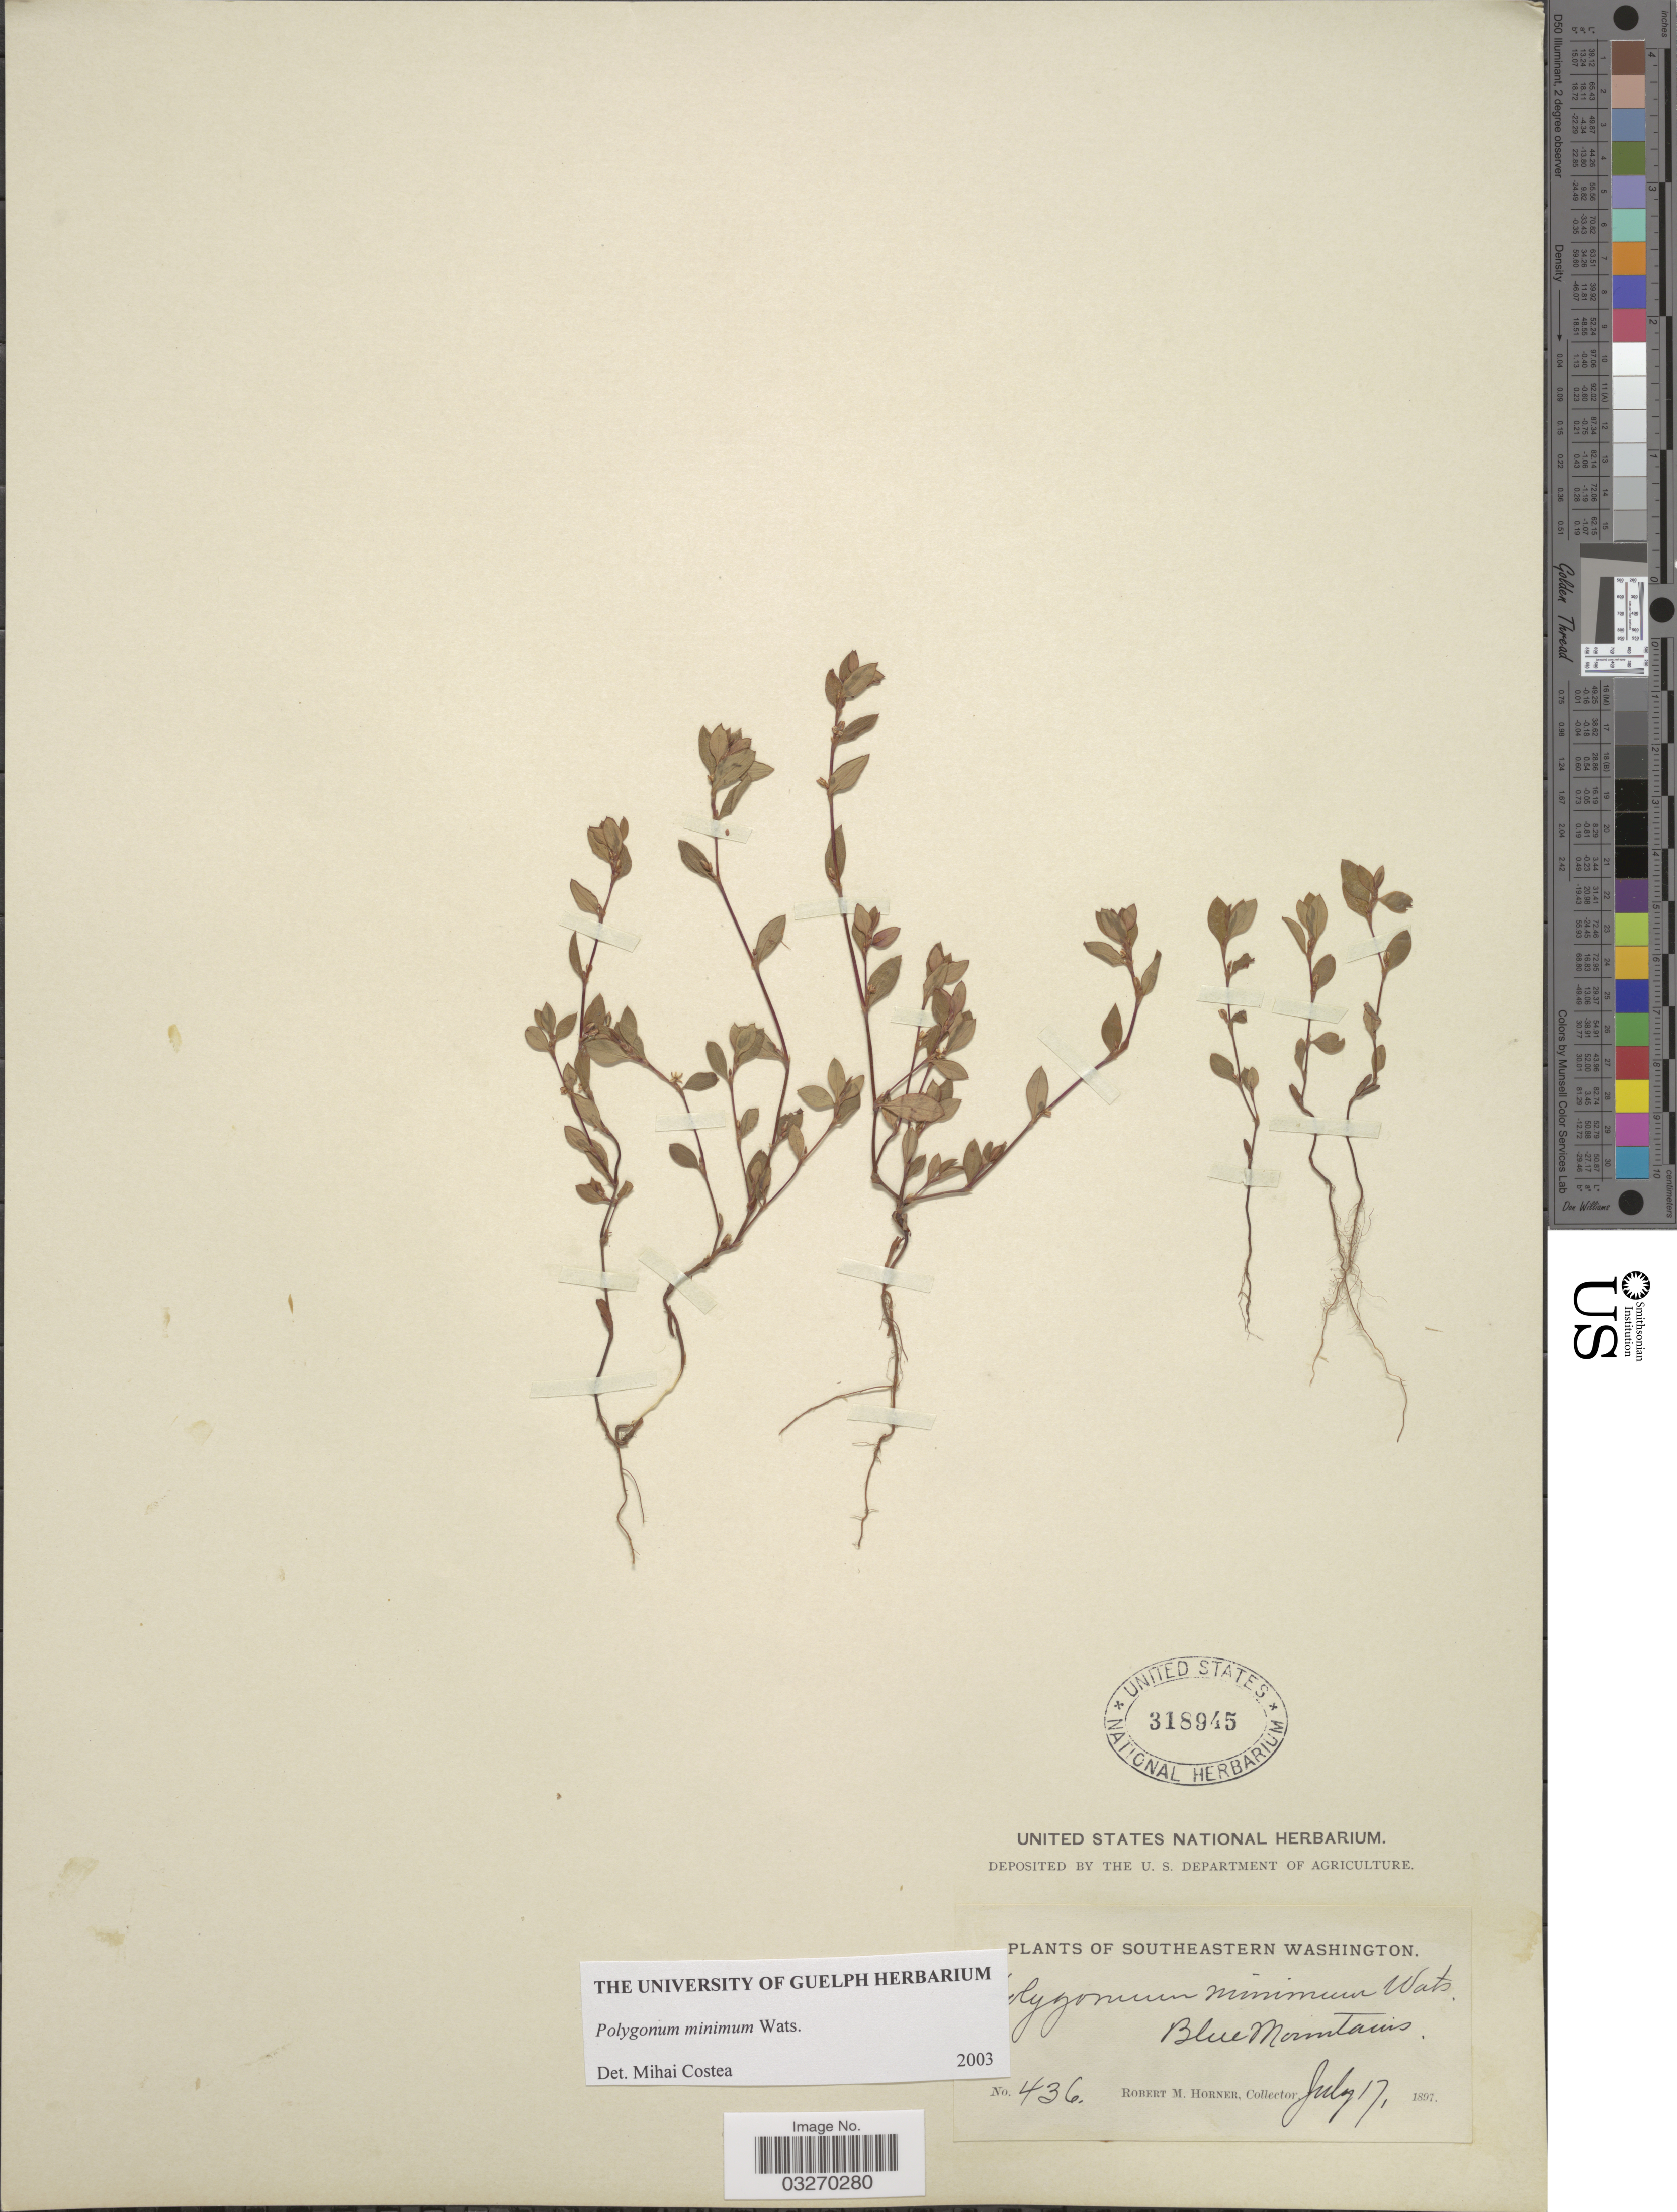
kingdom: Plantae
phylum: Tracheophyta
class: Magnoliopsida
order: Caryophyllales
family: Polygonaceae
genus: Polygonum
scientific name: Polygonum minimum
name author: S. Watson in C. King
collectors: R. Horner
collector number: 436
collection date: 1897-07-17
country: United States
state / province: Washington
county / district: Clallam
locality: Southeastern Washington. Blue Mountains.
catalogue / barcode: US 318945